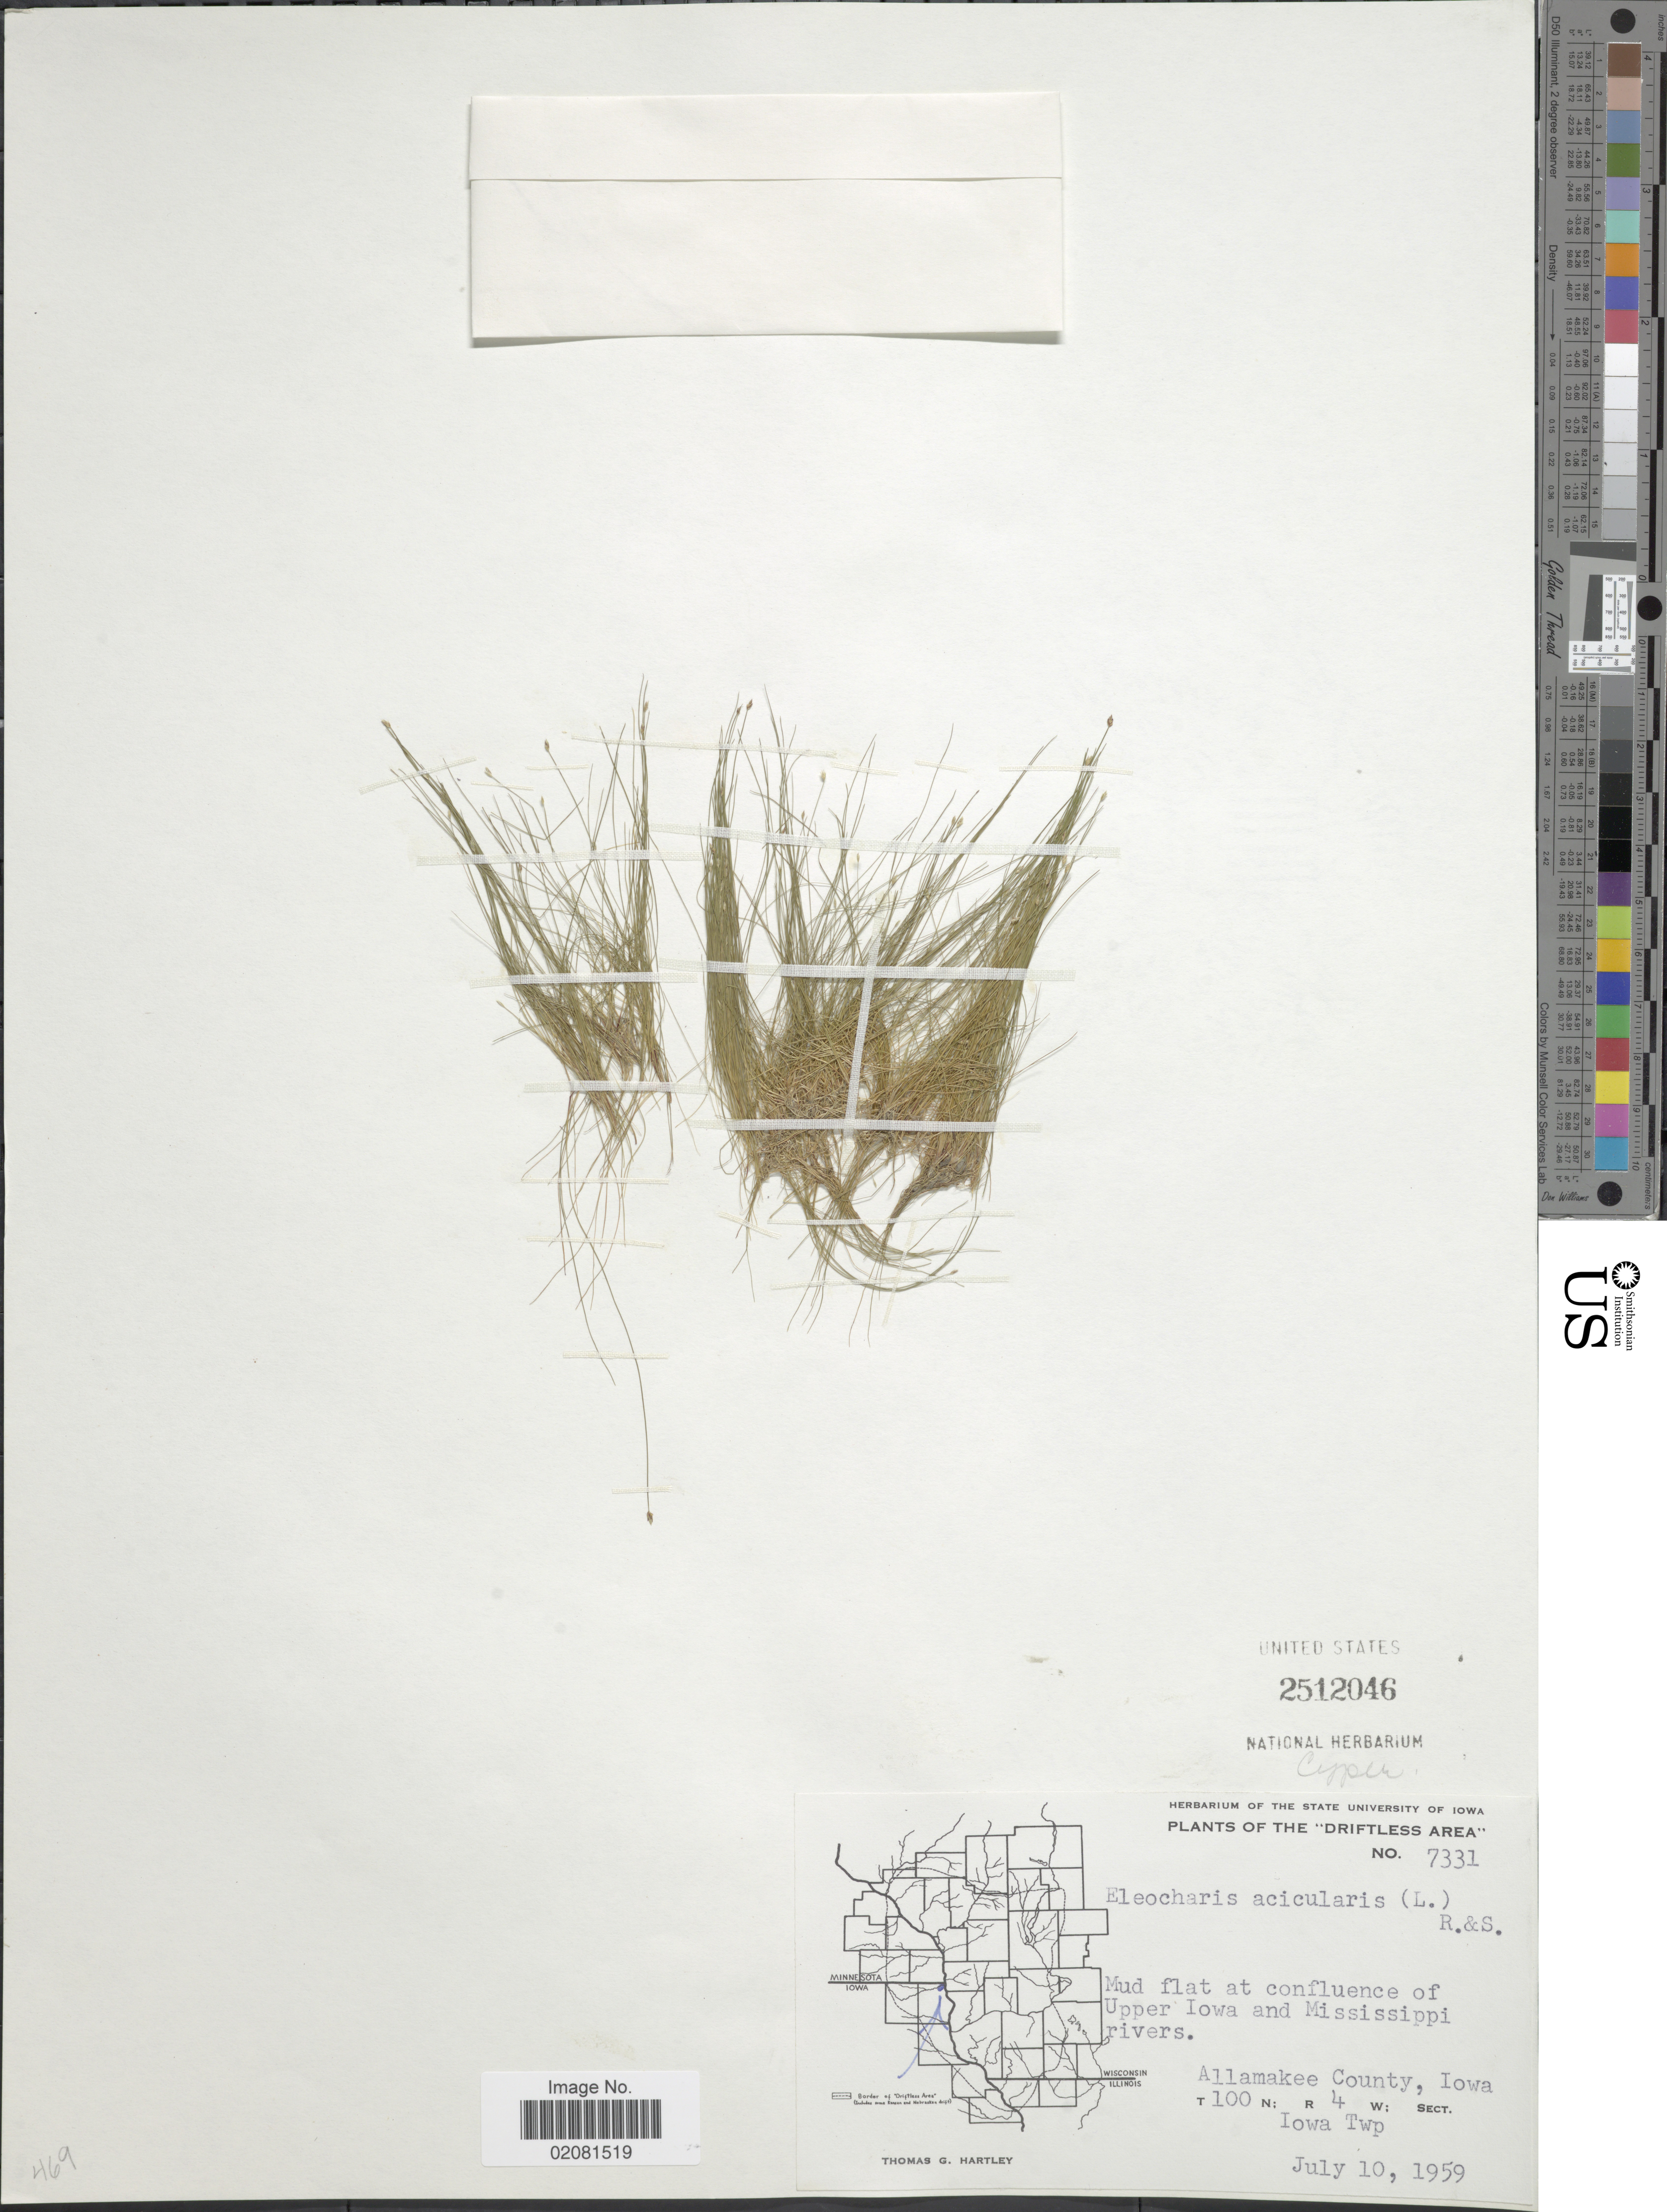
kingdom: Plantae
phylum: Tracheophyta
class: Liliopsida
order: Poales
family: Cyperaceae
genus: Eleocharis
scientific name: Eleocharis acicularis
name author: (L.) Roem. & Schult.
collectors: T. G. Hartley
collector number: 7331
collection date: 1959-07-10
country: United States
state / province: Iowa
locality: Driftless Area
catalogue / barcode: US 2512046